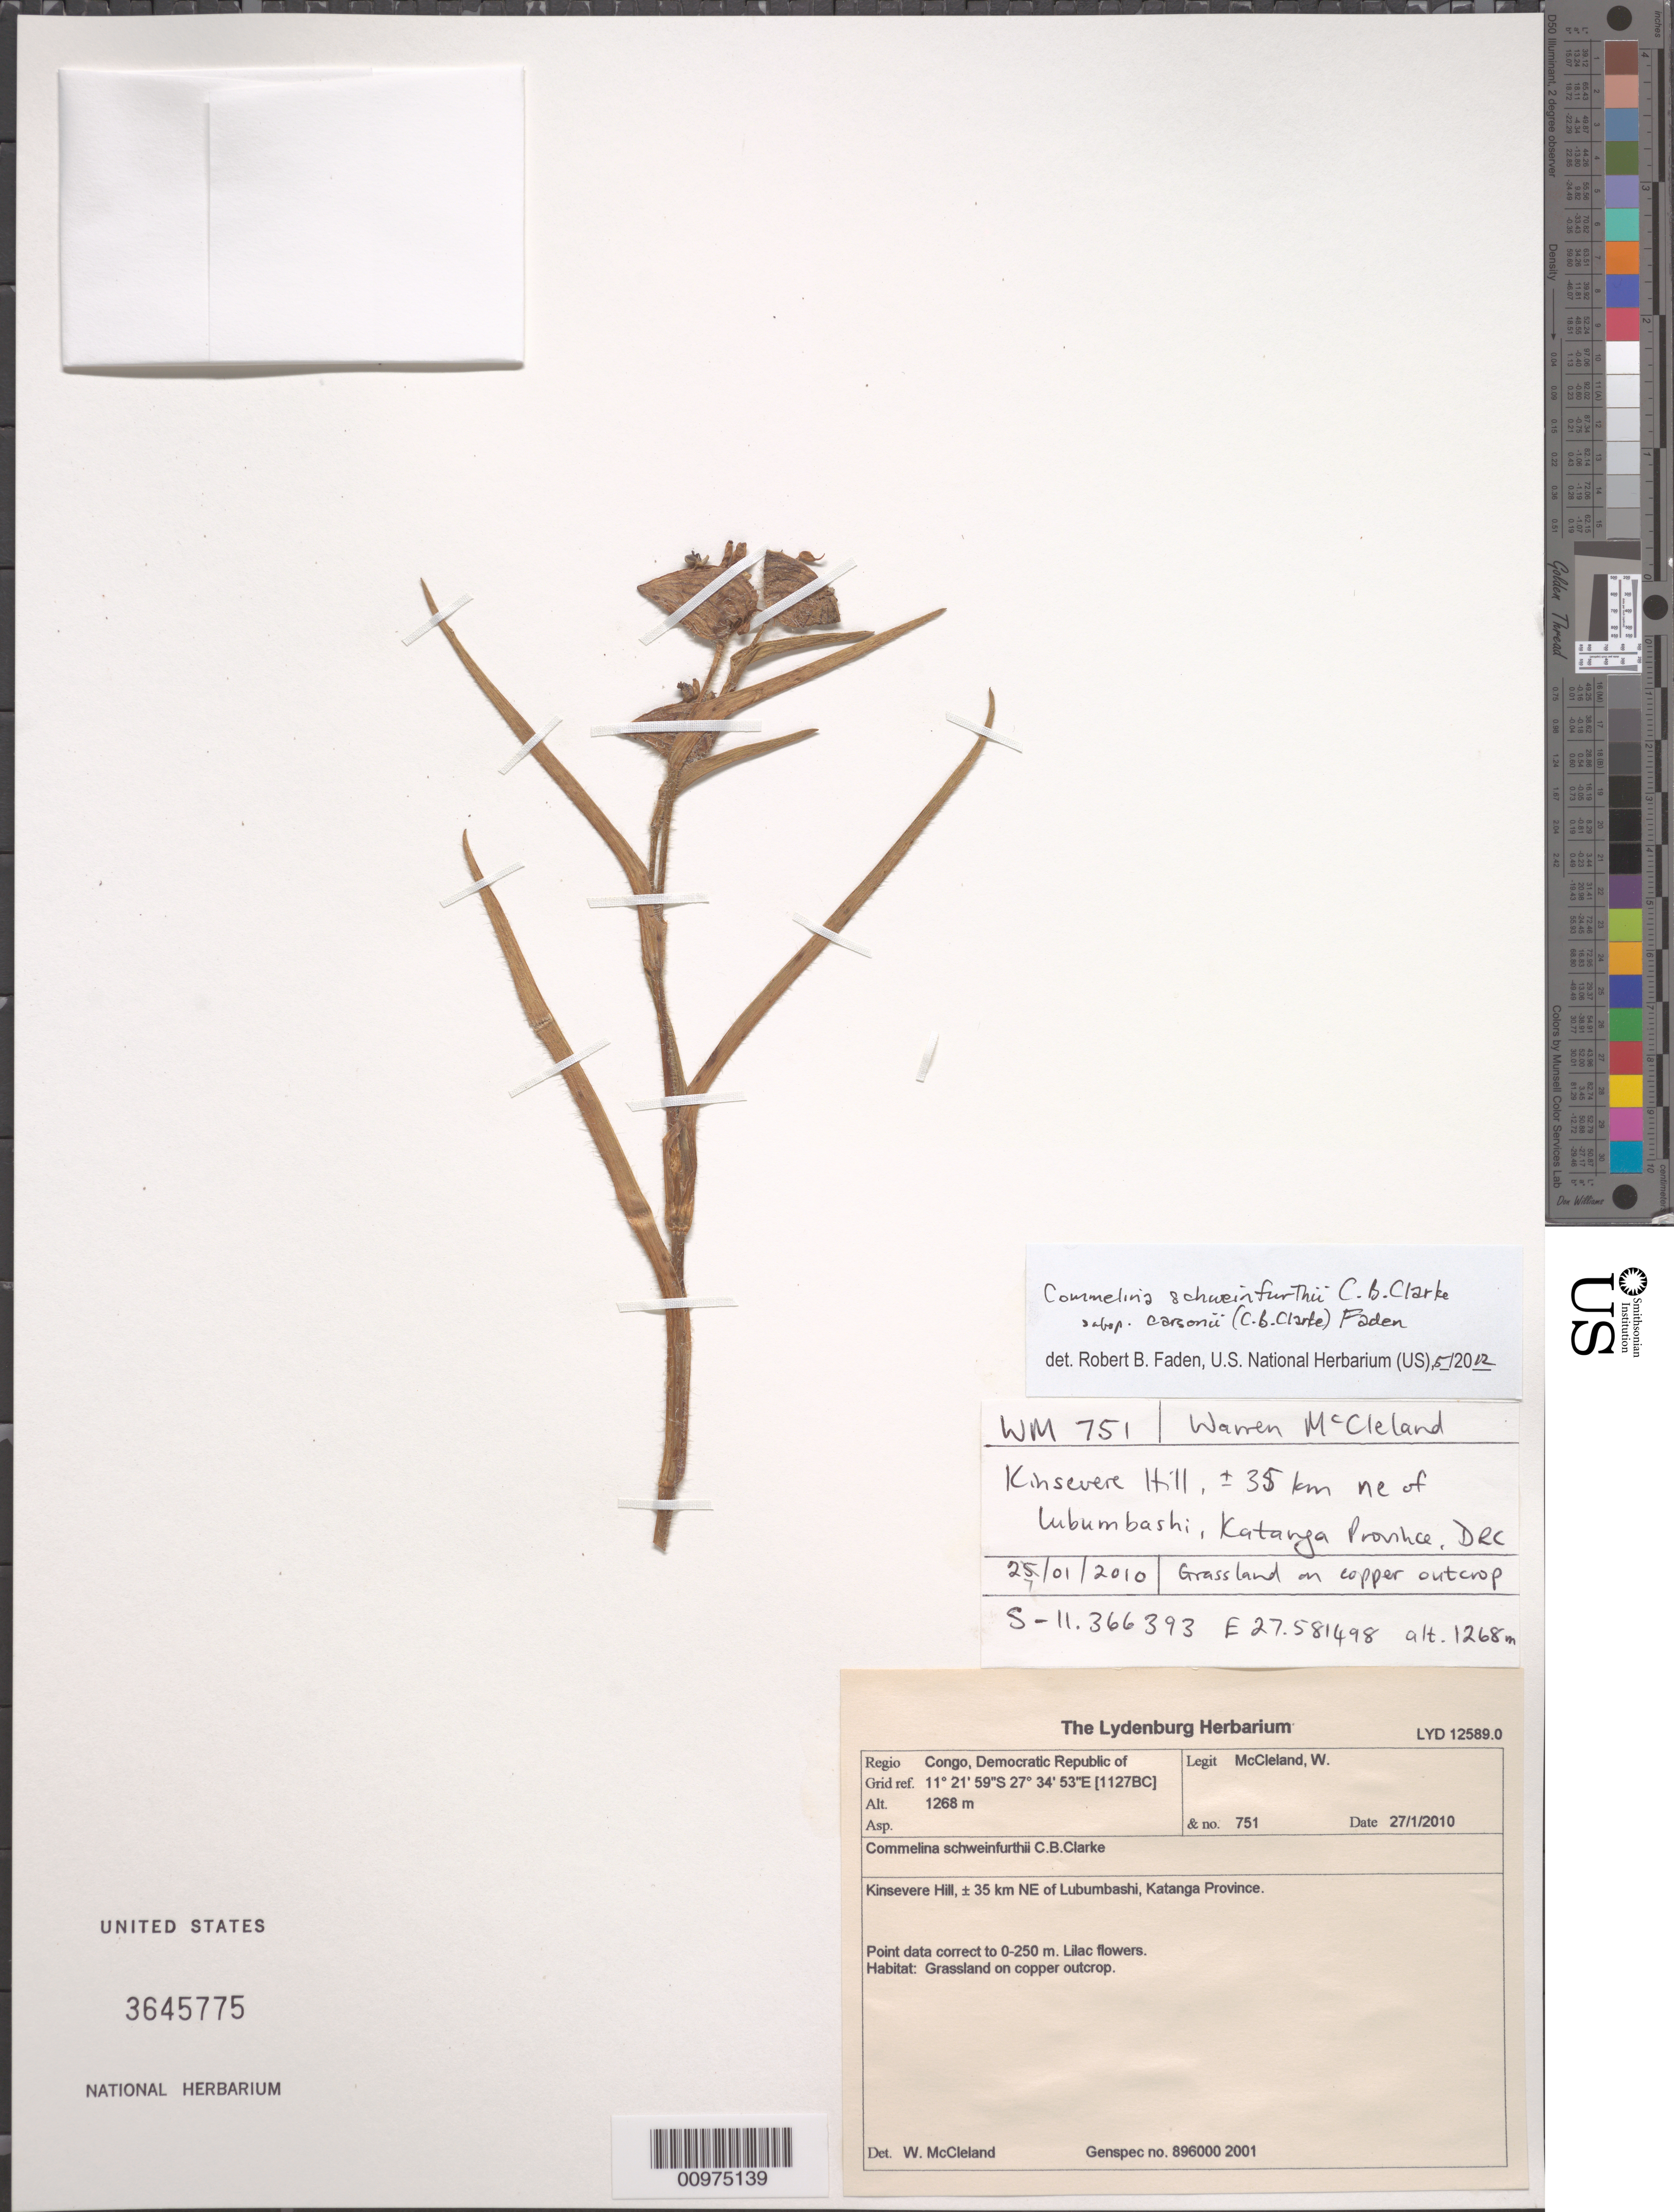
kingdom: Plantae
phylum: Tracheophyta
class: Liliopsida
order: Commelinales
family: Commelinaceae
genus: Commelina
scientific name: Commelina schweinfurthii subsp. carsonii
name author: (C.B. Clarke) Faden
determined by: Faden, Robert B., (US), Smithsonian Institution - National Museum of Natural History (UNITED STATES)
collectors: W. McCleland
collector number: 751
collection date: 2010-01-27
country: Congo, Democratic Republic of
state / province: Haut-Katanga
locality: Kinsevere Hill, ± 35 km NE of Lubumbashi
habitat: Habitat: Grassland on copper outcrop.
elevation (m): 1268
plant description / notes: GRID REFERENCE: 1127BC Genspec no. 896000 2001 Point data correct to 0-250 m.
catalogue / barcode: US 3645775